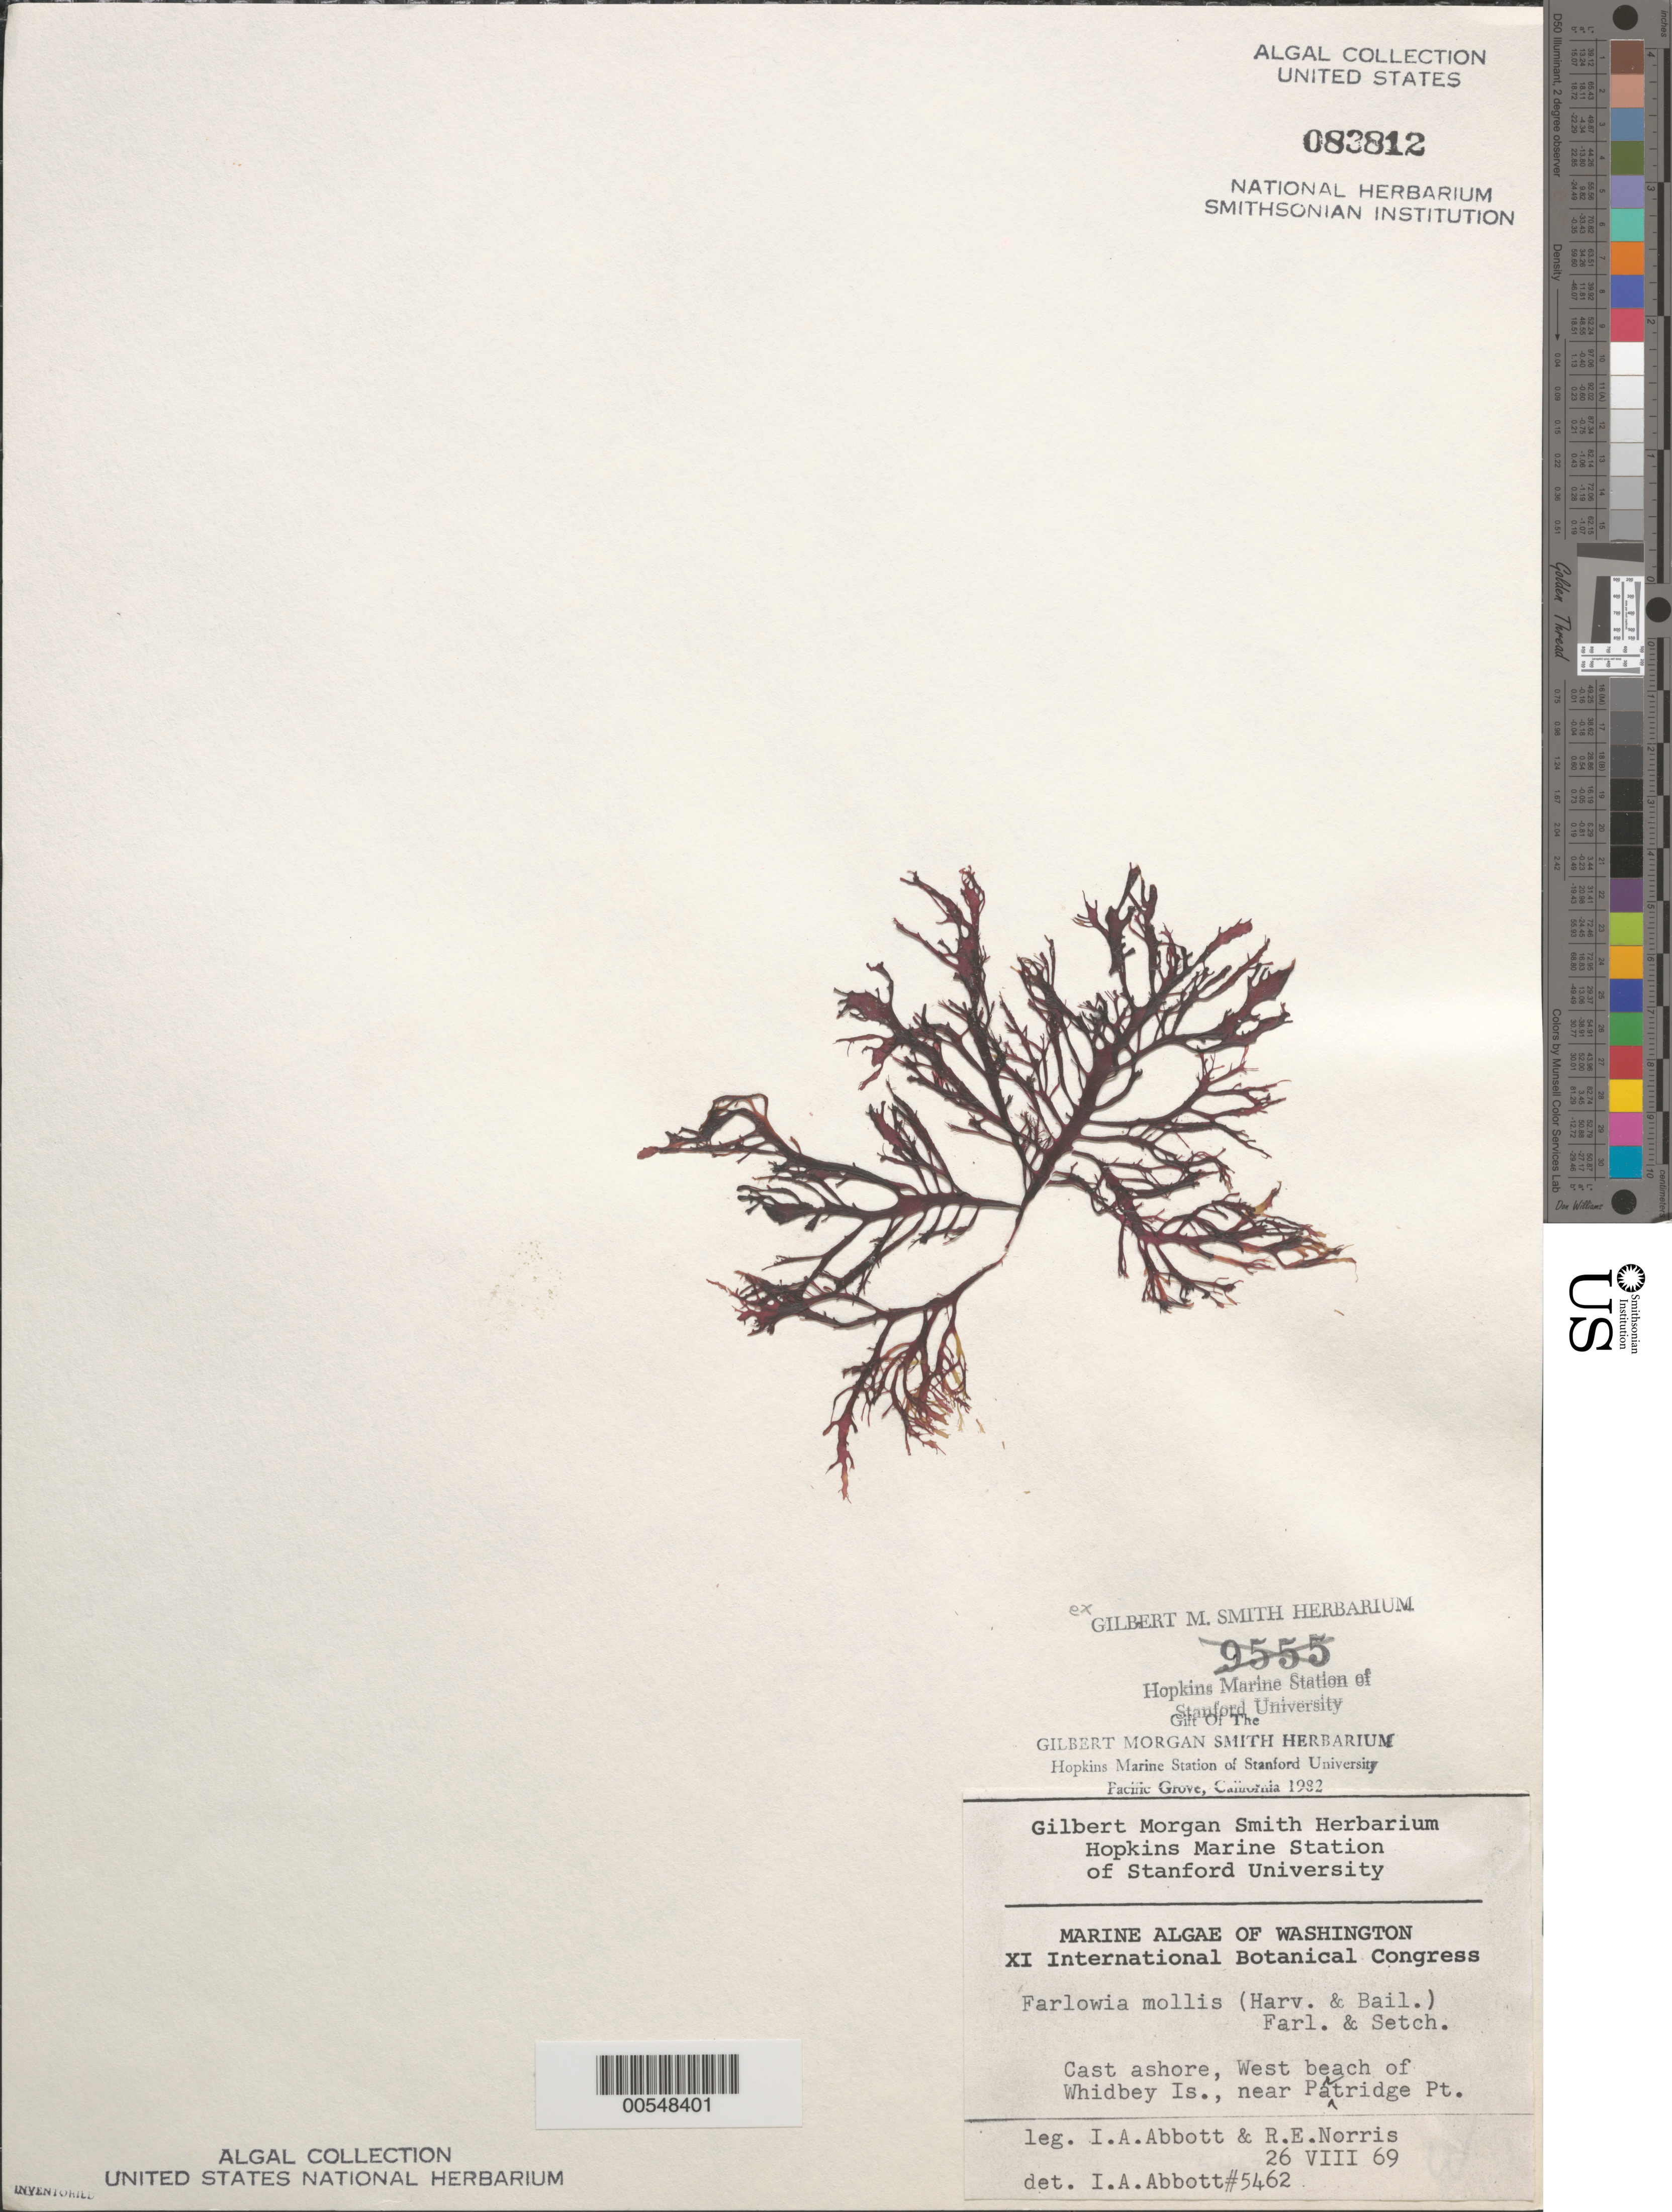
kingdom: Plantae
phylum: Rhodophyta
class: Florideophyceae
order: Gigartinales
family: Dumontiaceae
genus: Farlowia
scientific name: Farlowia mollis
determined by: Abbott, Isabella A.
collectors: I. A. Abbott & R. E. Norris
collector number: IAA 5462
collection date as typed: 26 Aug 1969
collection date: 1969-08-26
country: United States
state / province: Washington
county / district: Island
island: Whidbey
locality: West Beach near Partridge Point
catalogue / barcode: US 83812